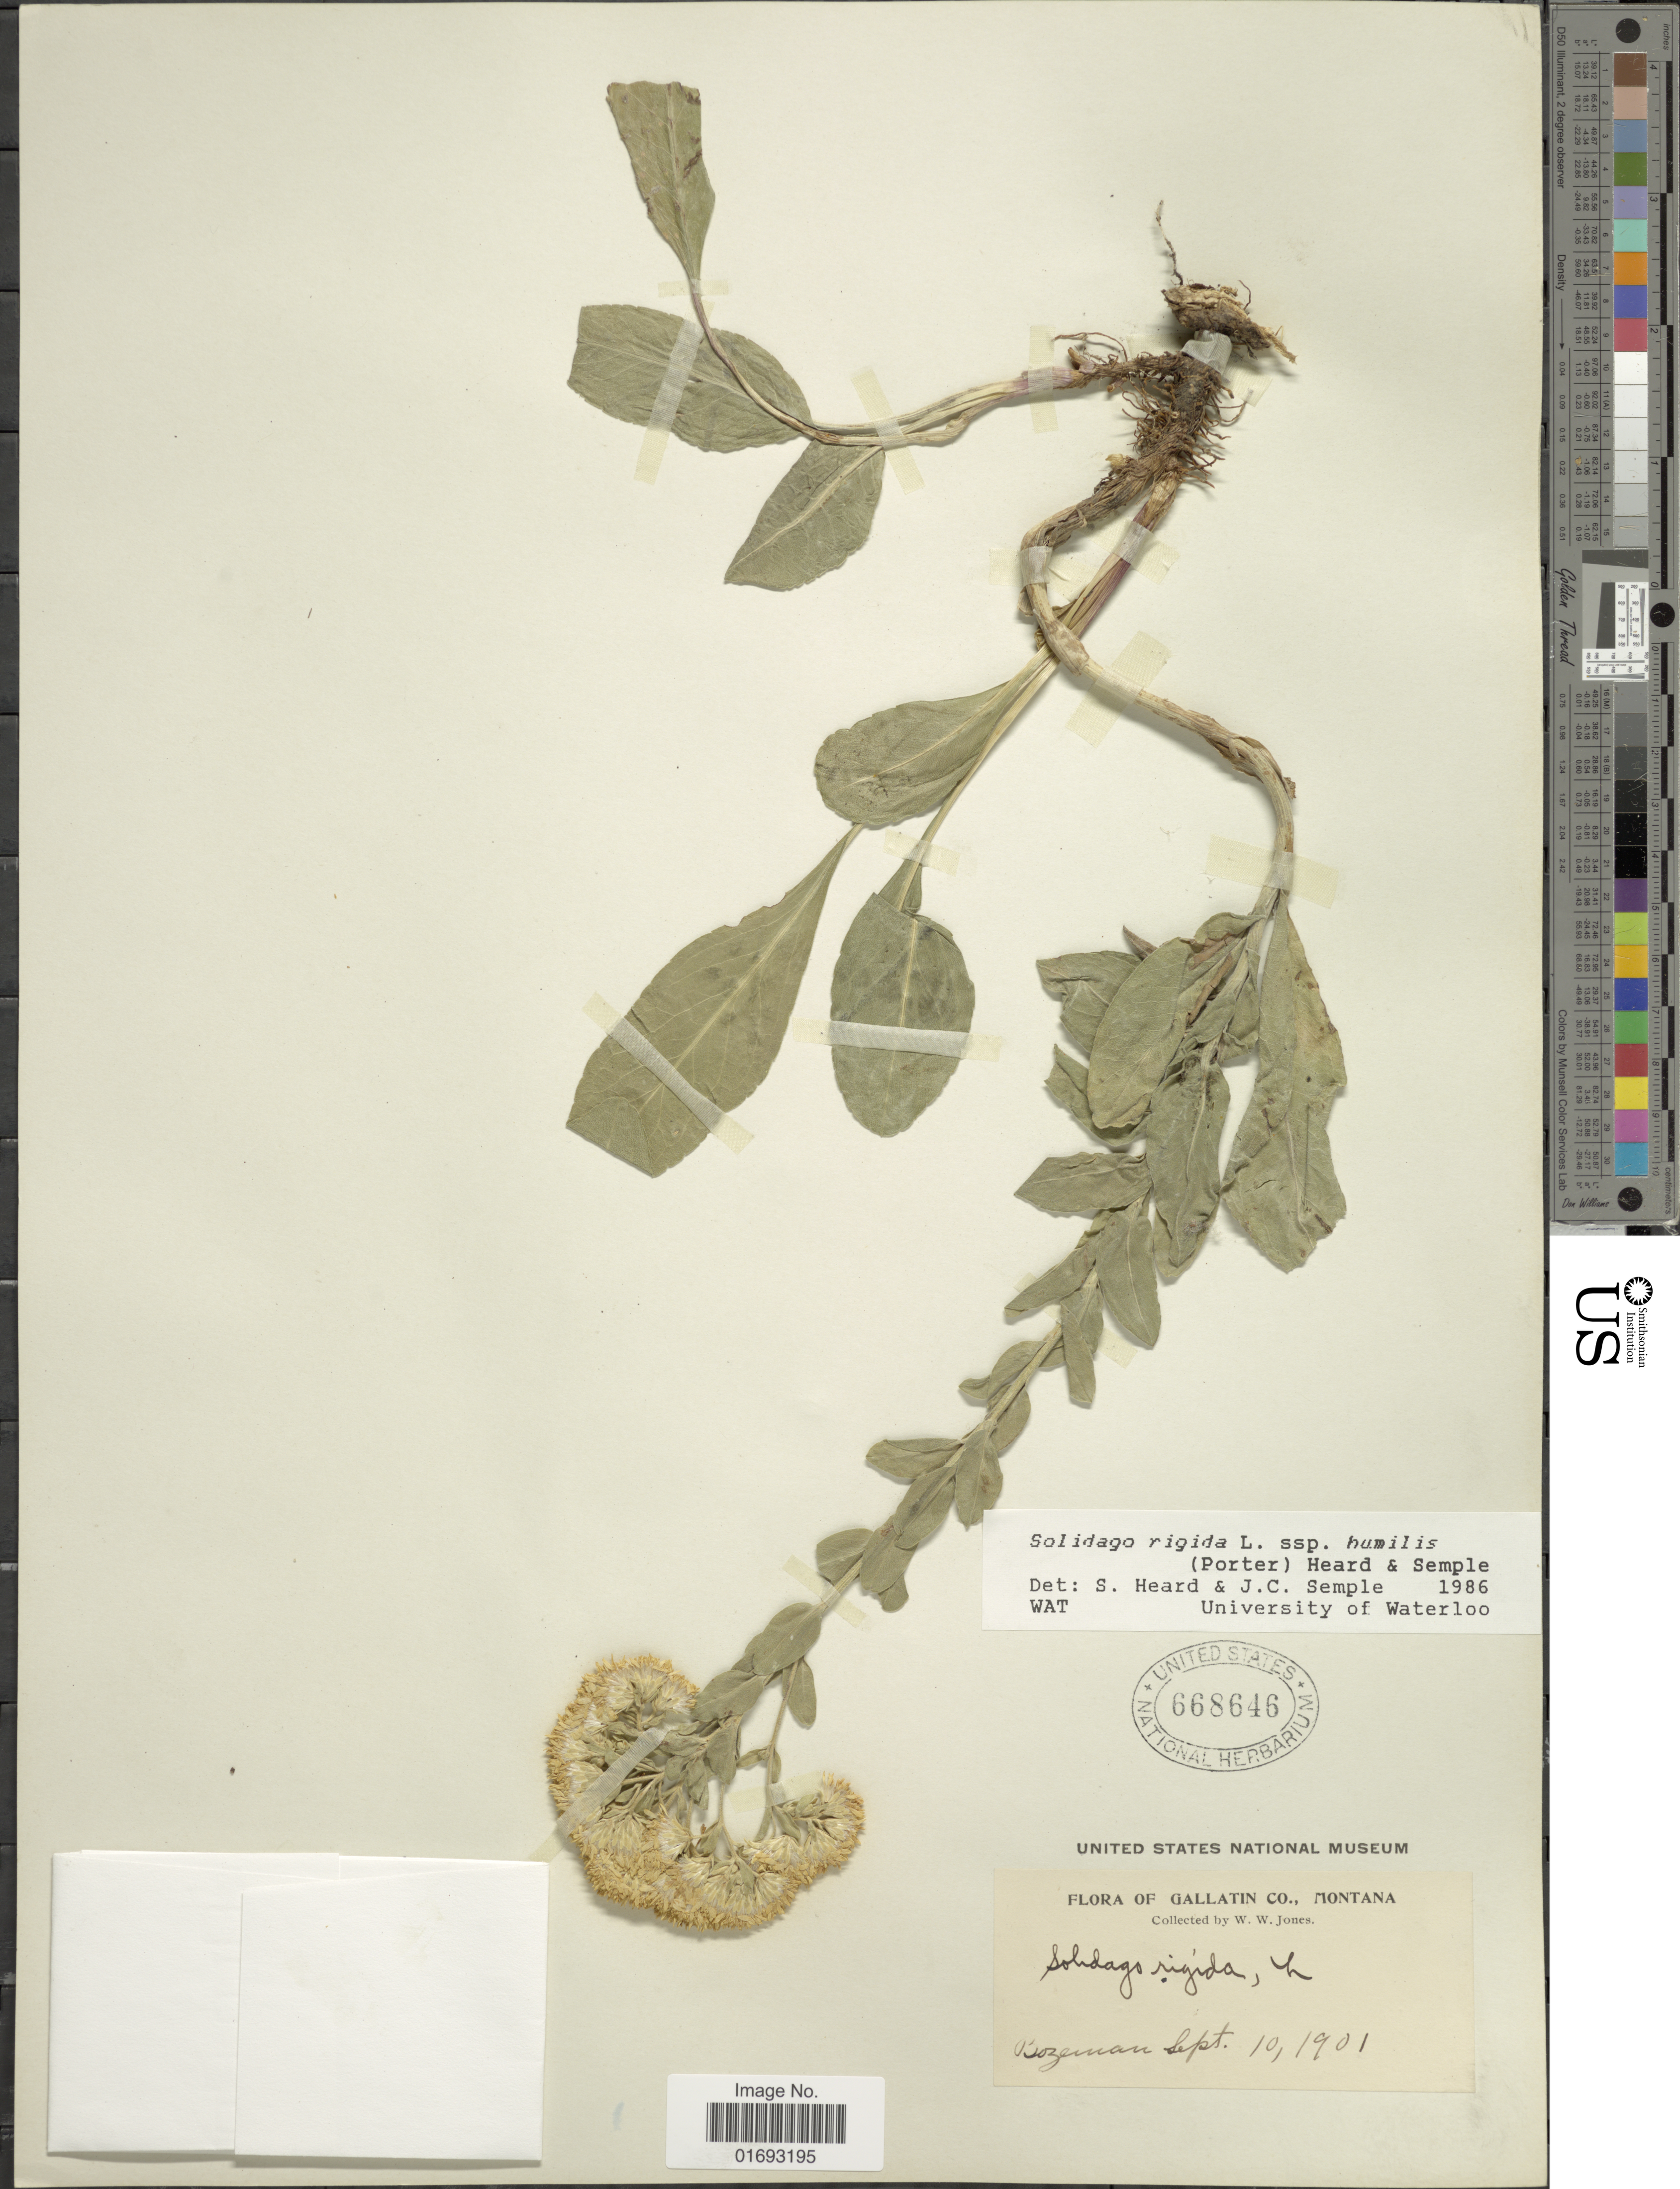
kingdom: Plantae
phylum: Tracheophyta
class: Magnoliopsida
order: Asterales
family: Asteraceae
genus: Oligoneuron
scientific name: Oligoneuron rigidum var. humile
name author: (Porter) G.L. Nesom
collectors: W. W. Jones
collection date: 1901-09-10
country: United States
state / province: Montana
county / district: Gallatin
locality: Bozeman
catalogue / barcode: US 668646